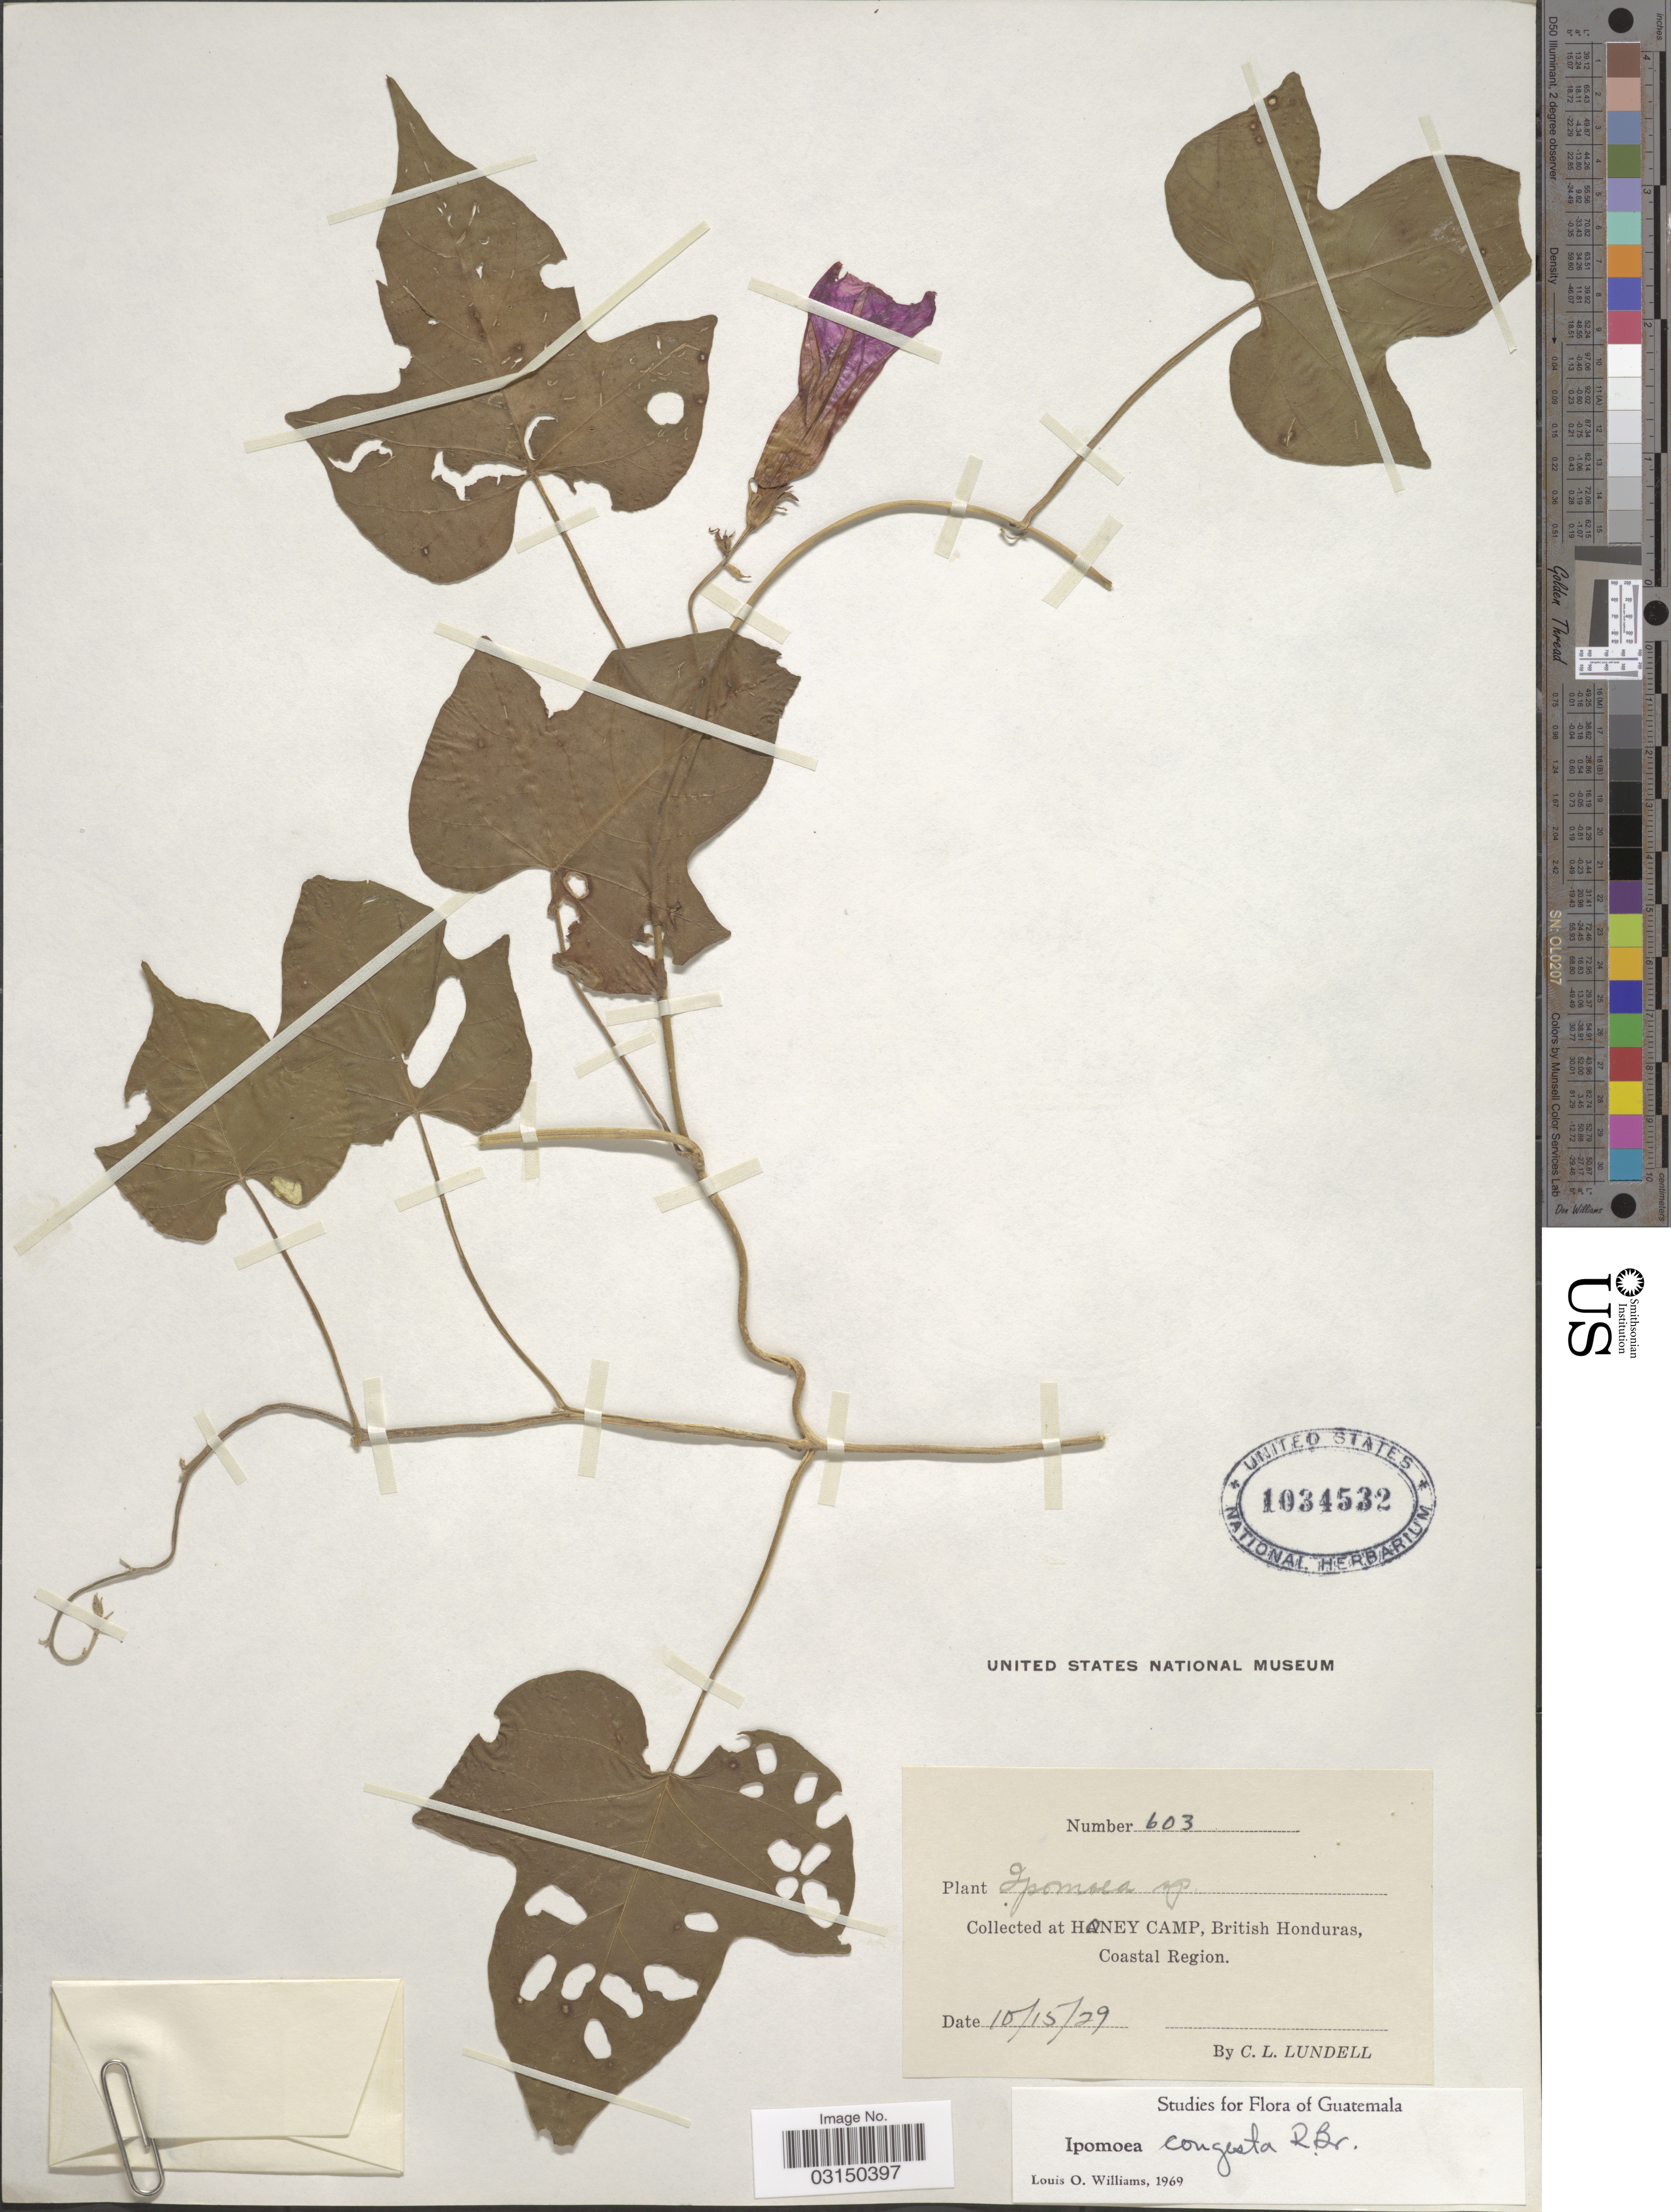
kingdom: Plantae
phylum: Tracheophyta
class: Magnoliopsida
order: Solanales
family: Convolvulaceae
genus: Ipomoea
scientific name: Ipomoea indica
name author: (Burm.) Merr.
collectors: C. L. Lundell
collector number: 603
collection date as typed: Transcribed d/m/y: 15/10/29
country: Belize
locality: Collected at Honey Camp, British Honduras, Coastal Region.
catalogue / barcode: US 1034532